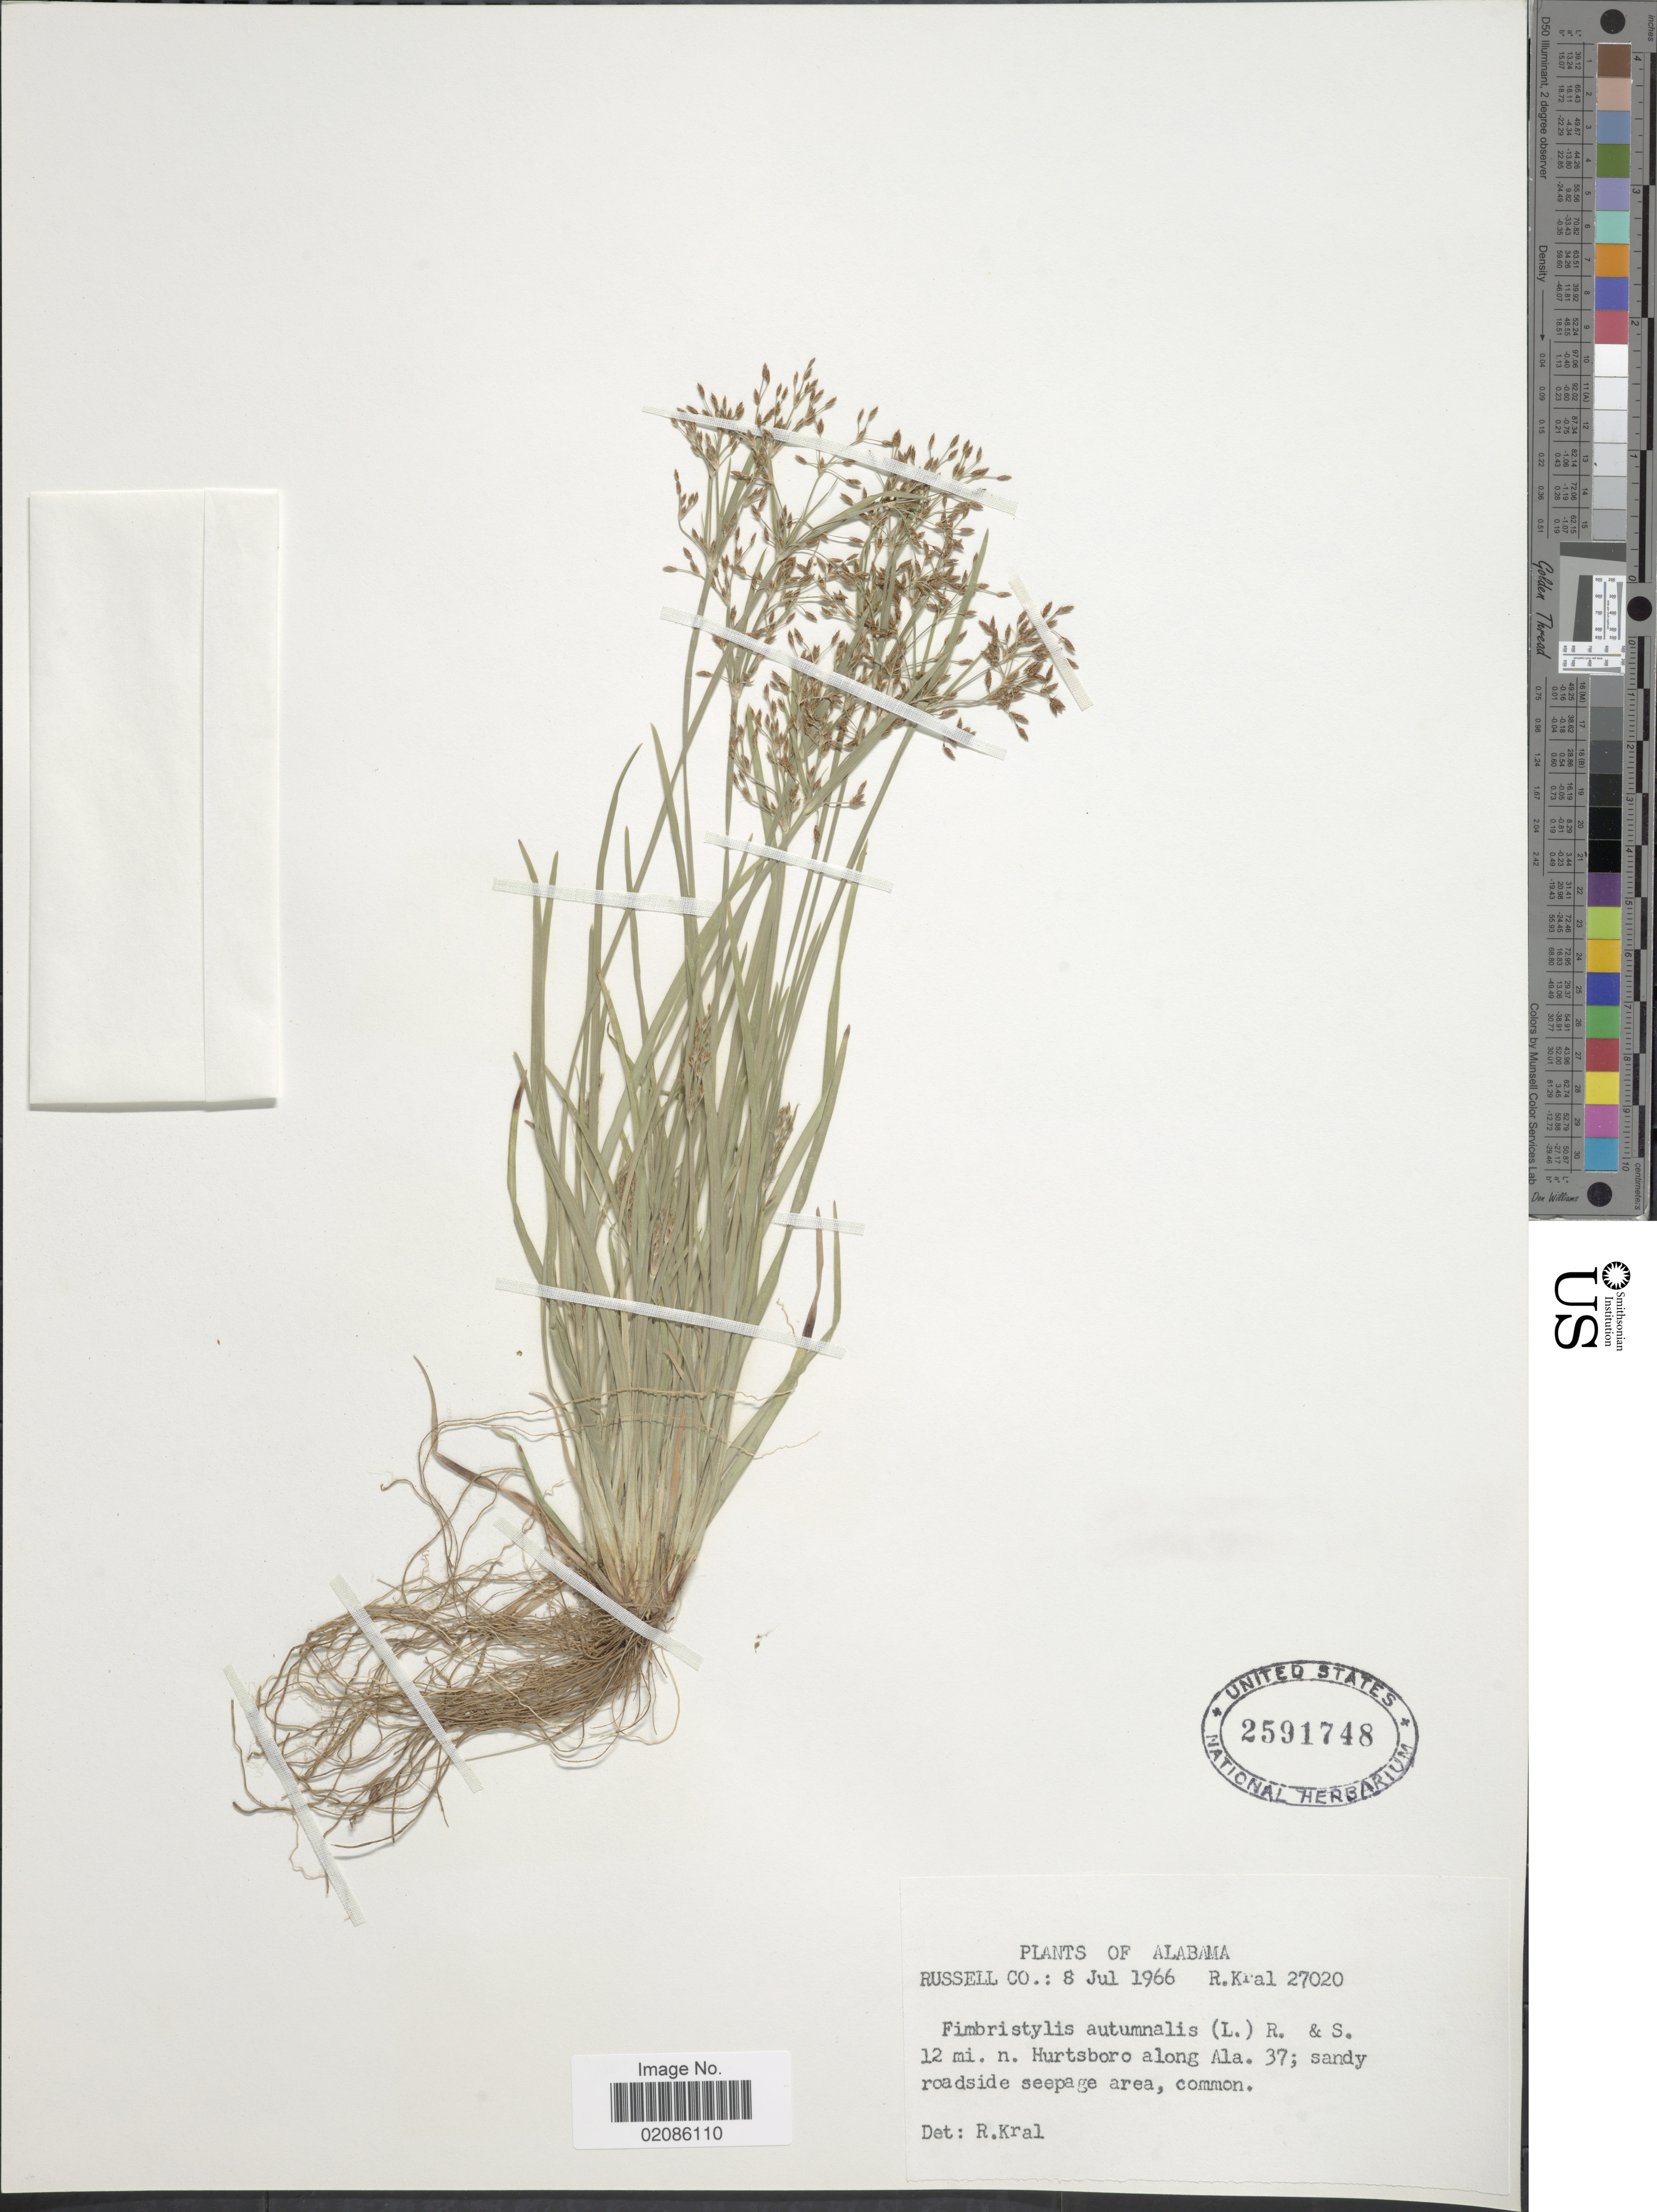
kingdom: Plantae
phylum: Tracheophyta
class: Liliopsida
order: Poales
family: Cyperaceae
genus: Fimbristylis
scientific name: Fimbristylis autumnalis (L.) Roem. & Schult.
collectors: R. Kral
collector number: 27020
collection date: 1966-07-08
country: United States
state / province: Alabama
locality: Russel Co. 12 mi. n. Hurtsboro along Ala. 37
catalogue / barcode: US 2591748